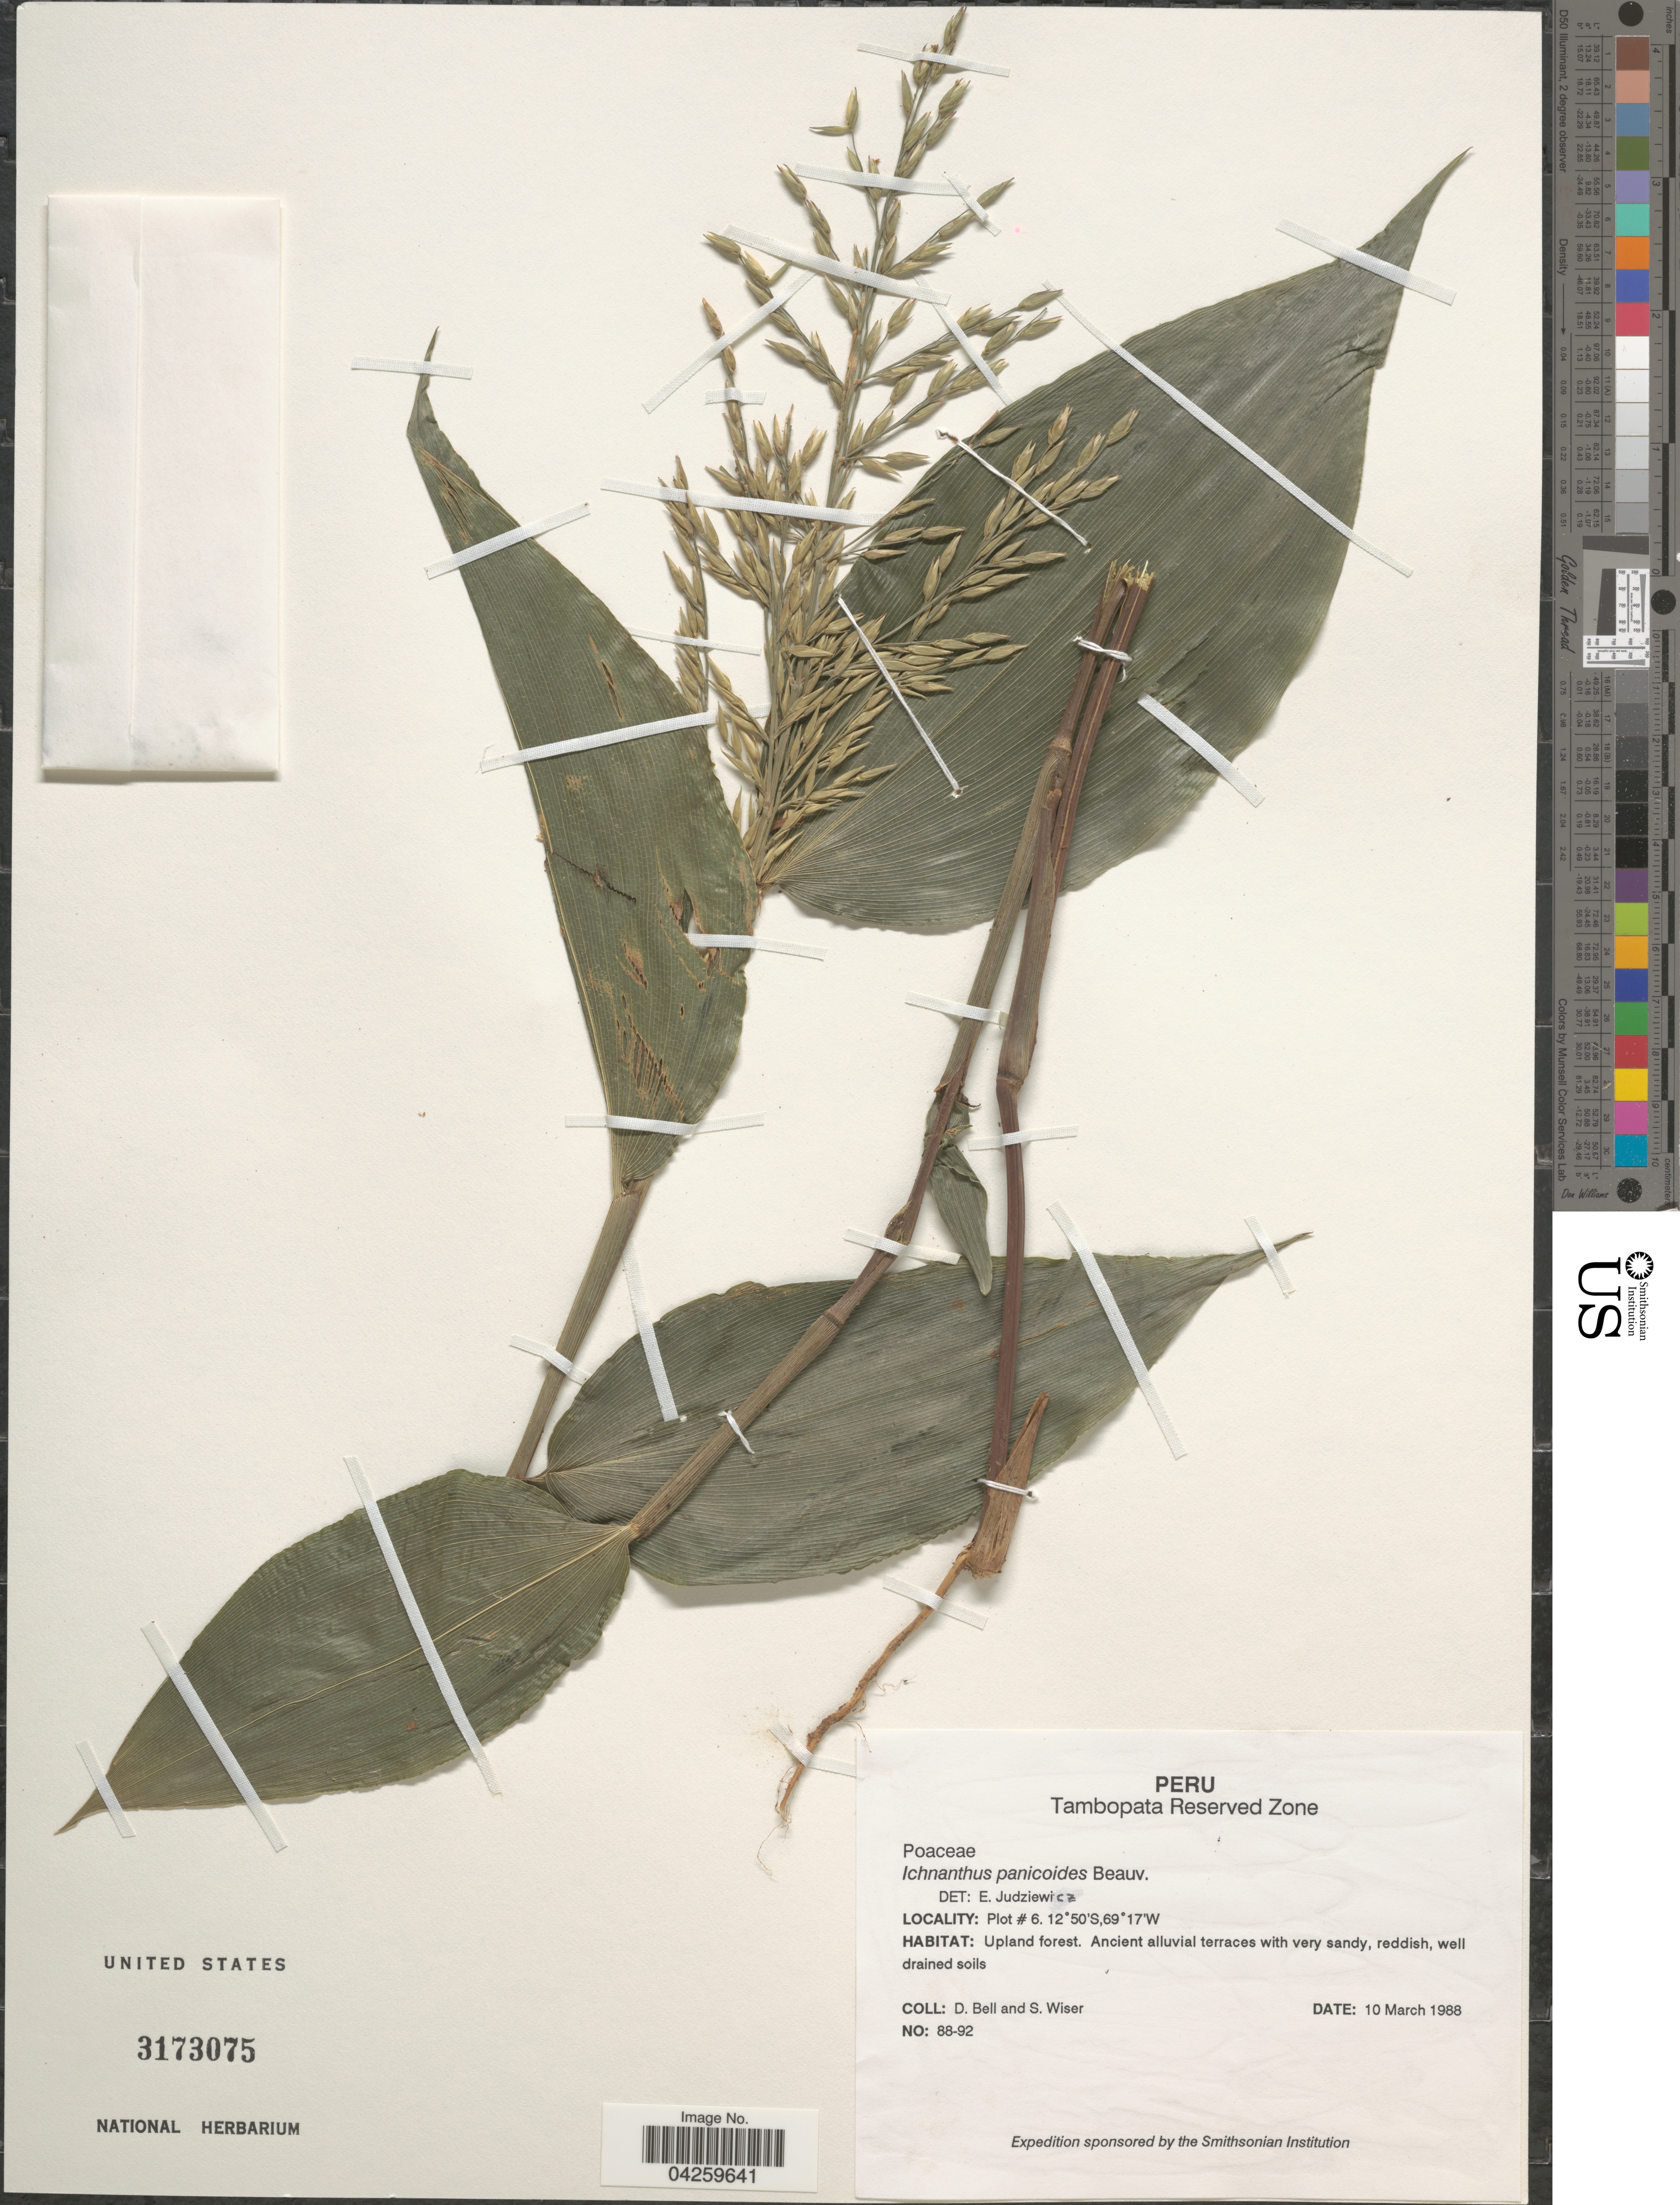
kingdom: Plantae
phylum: Tracheophyta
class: Liliopsida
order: Poales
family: Poaceae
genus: Ichnanthus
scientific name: Ichnanthus panicoides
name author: P. Beauv.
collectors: D. A. Bell & S. Wiser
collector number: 88-92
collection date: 1988-03-10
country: Peru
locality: Tambopata Reserved Zone. Plot #6.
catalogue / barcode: US 3173075